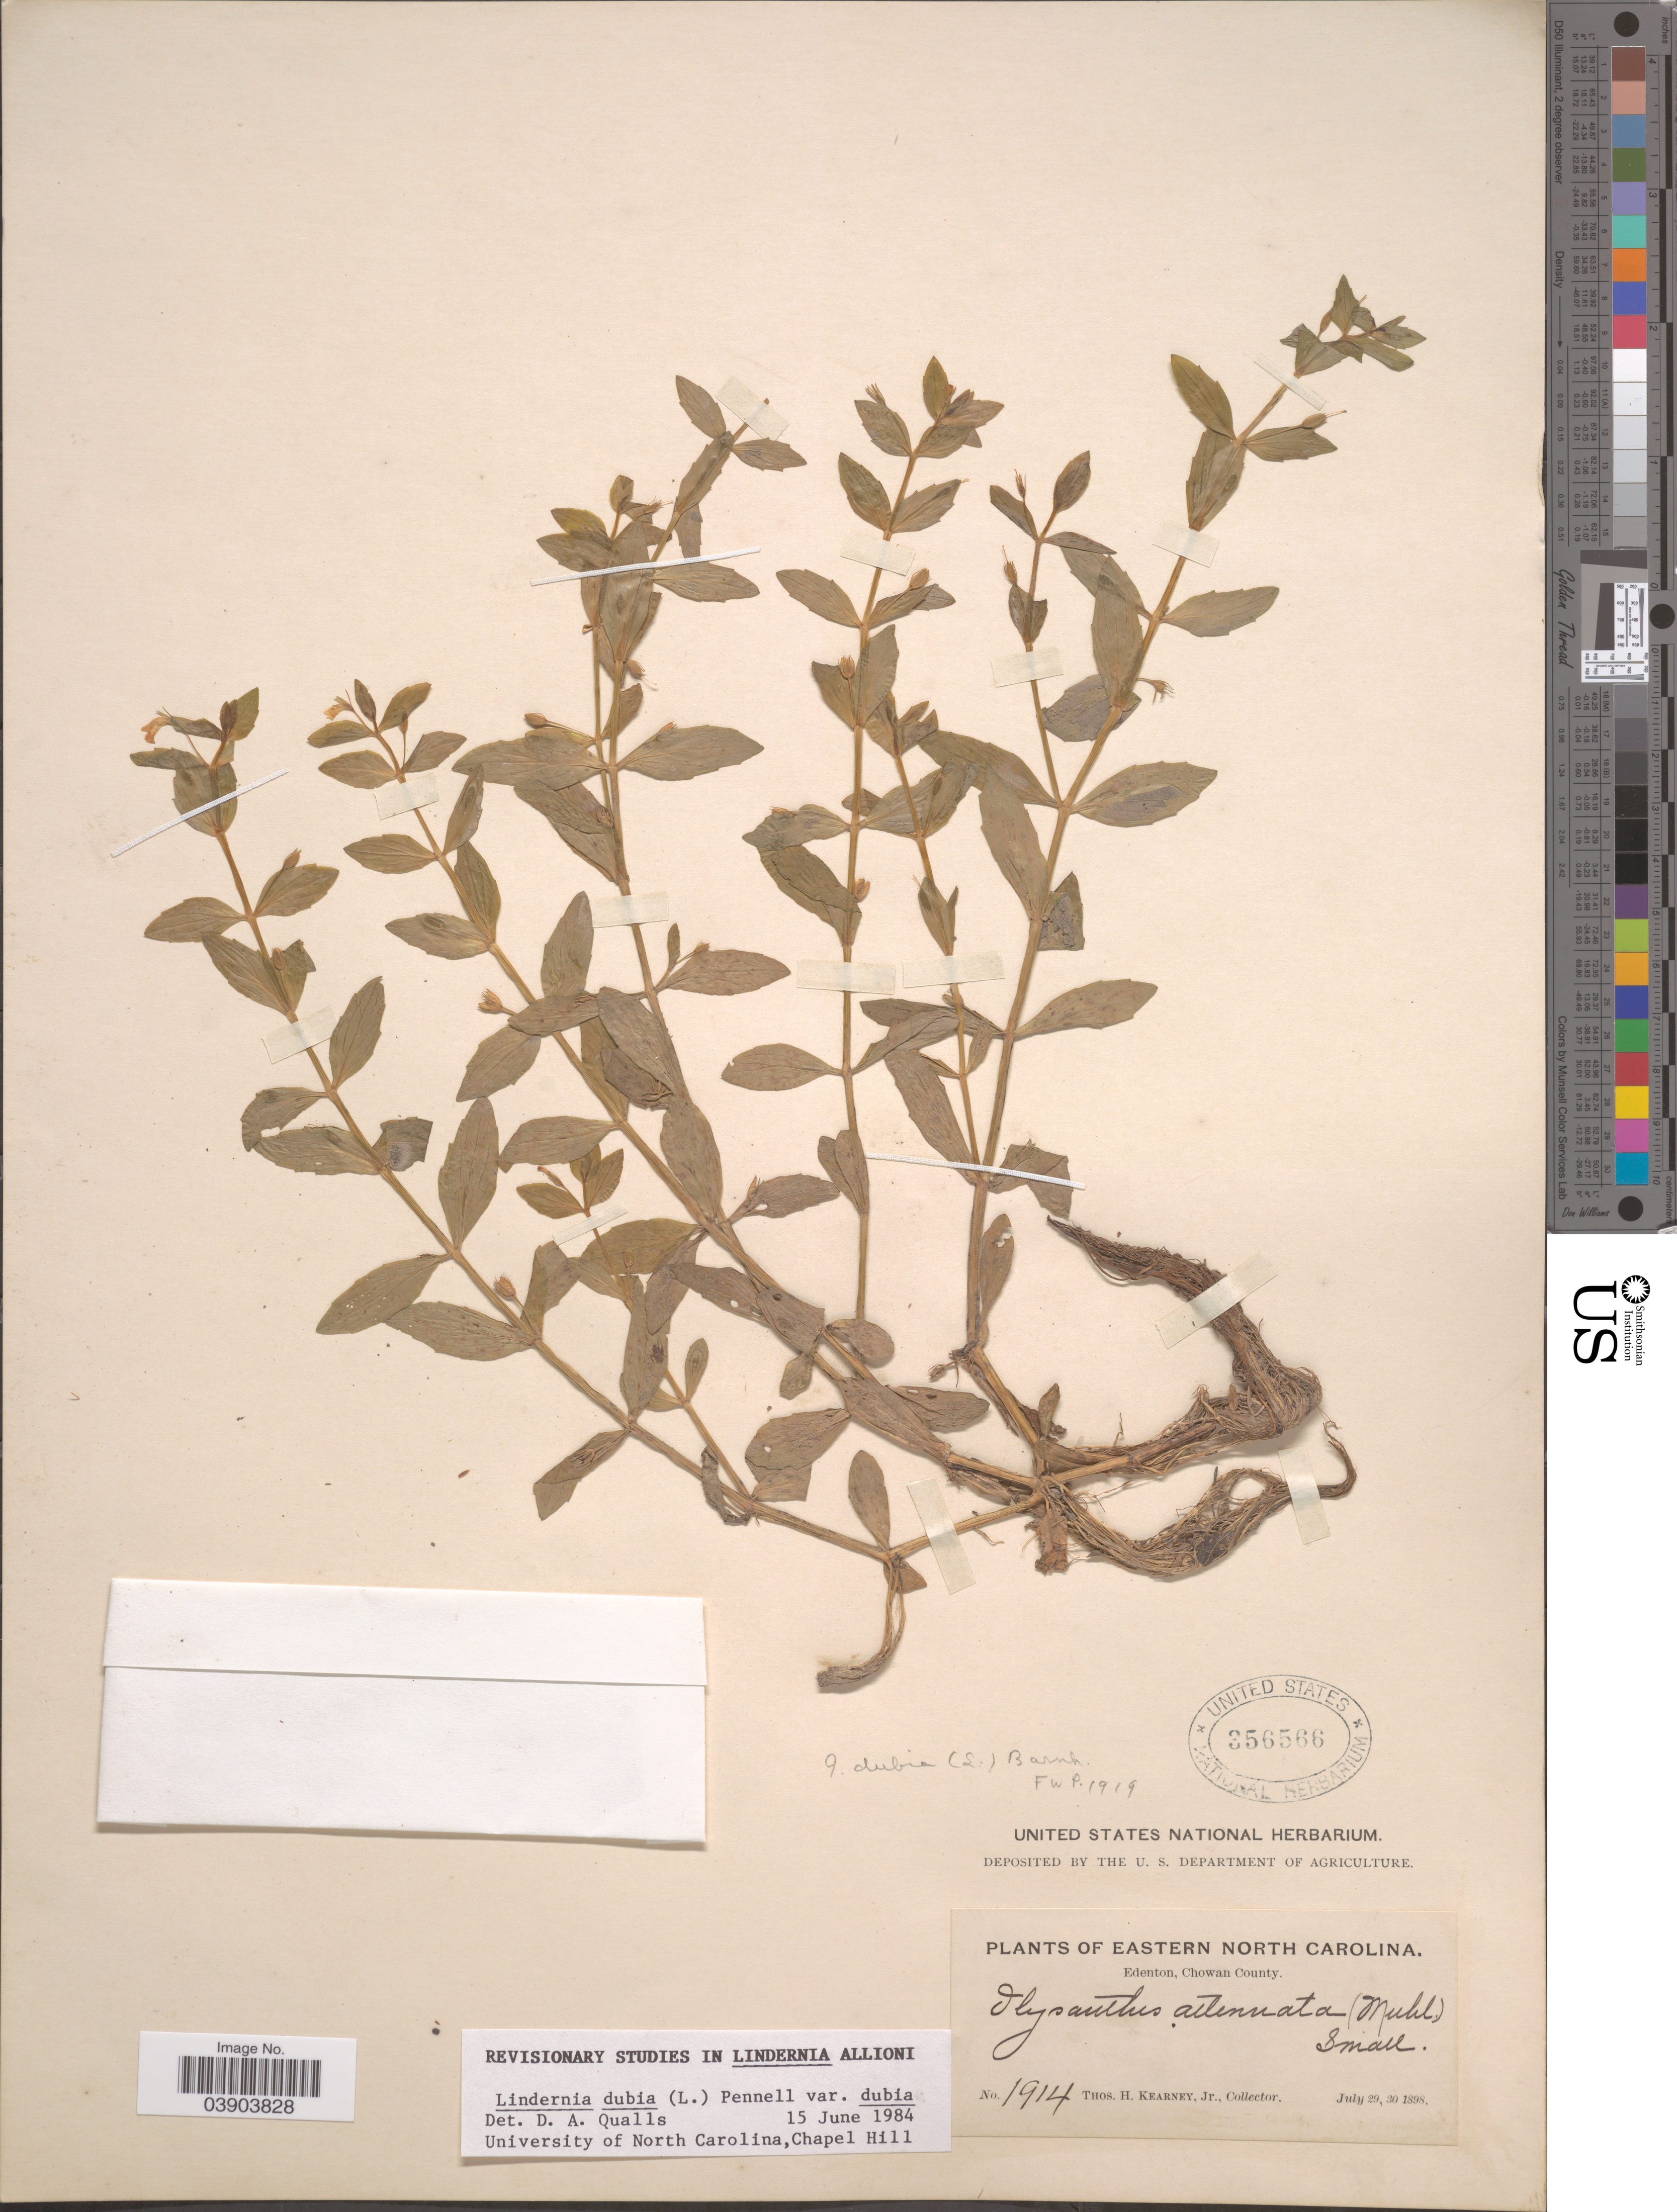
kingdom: Plantae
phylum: Tracheophyta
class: Magnoliopsida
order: Lamiales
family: Linderniaceae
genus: Lindernia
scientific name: Lindernia dubia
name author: (L.) Pennell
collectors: T. H. Kearney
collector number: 1914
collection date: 1898-07-29/1898-07-30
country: United States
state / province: North Carolina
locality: Eastern North Carolina. Edenton, Chowan County.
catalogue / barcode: US 356566